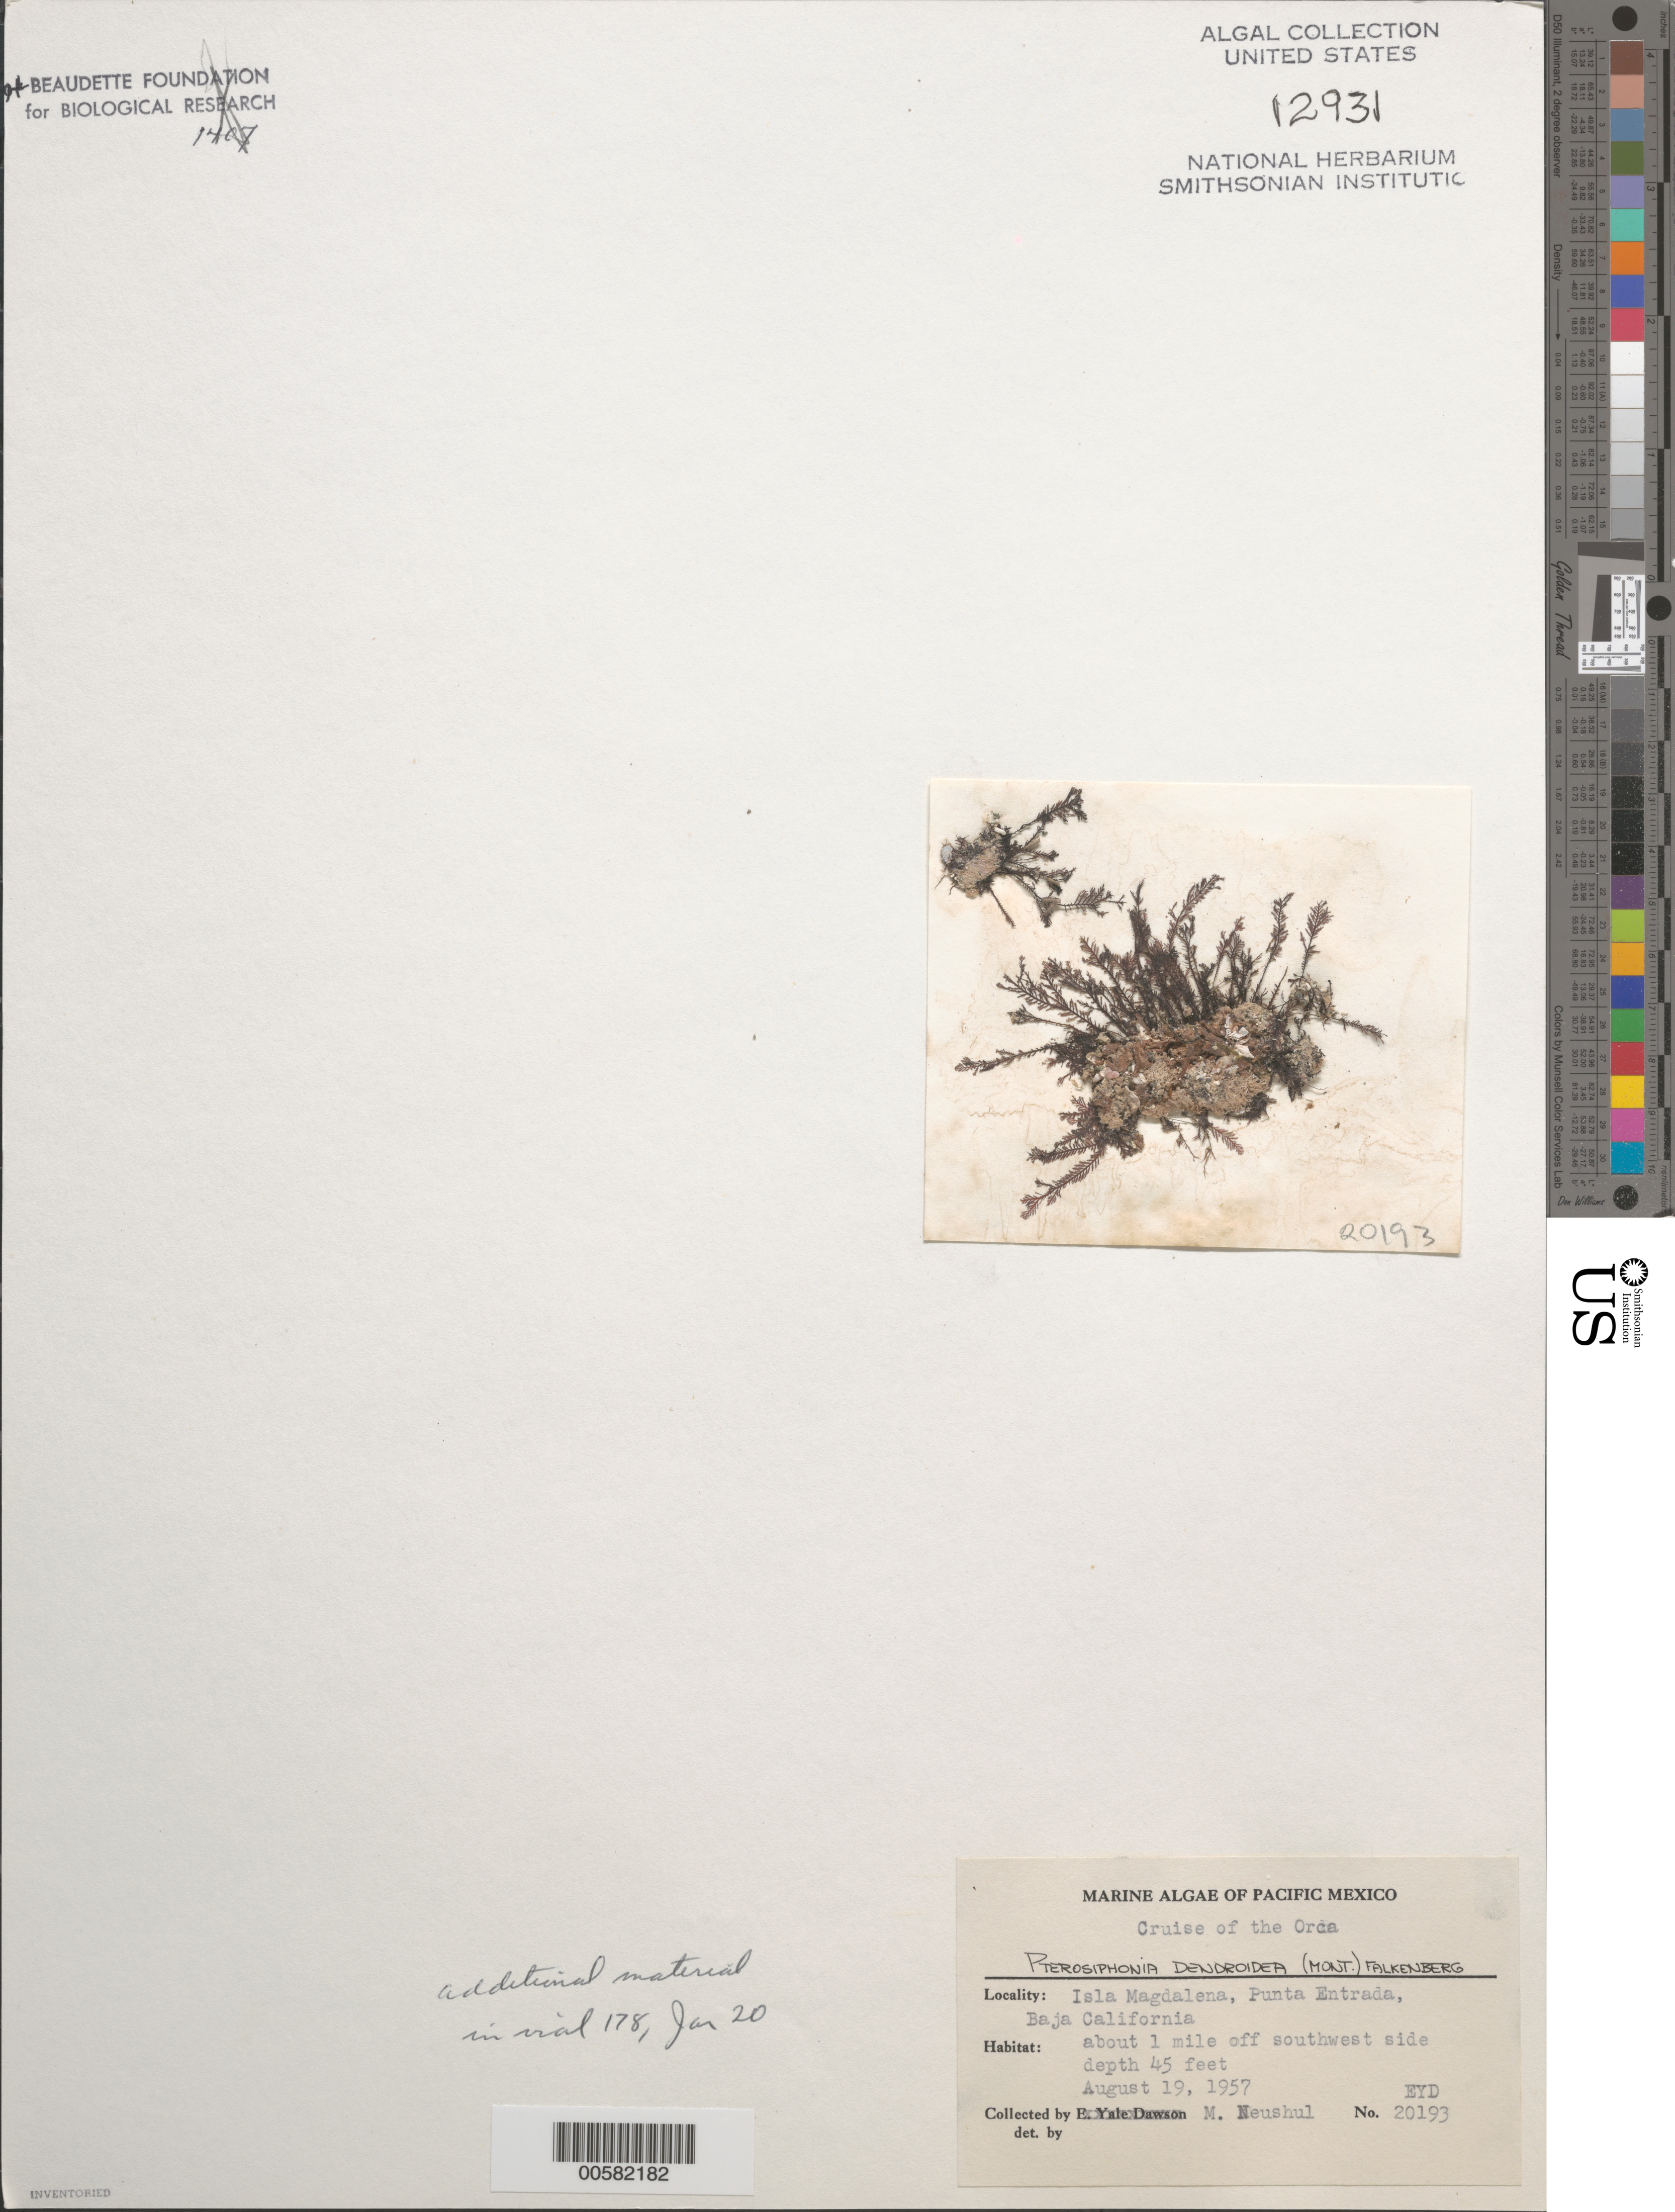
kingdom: Plantae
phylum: Rhodophyta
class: Florideophyceae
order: Ceramiales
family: Rhodomelaceae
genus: Symphyocladiella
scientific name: Symphyocladiella dendroidea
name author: (Montagne) Bustamante et al.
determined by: Algae name updating Project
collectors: M. Neushul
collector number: EYD 20193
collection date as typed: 19 Aug 1957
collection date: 1957-08-19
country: Mexico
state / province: Baja California Sur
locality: Punta Entrada, off Isla Magdalena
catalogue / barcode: US 12931